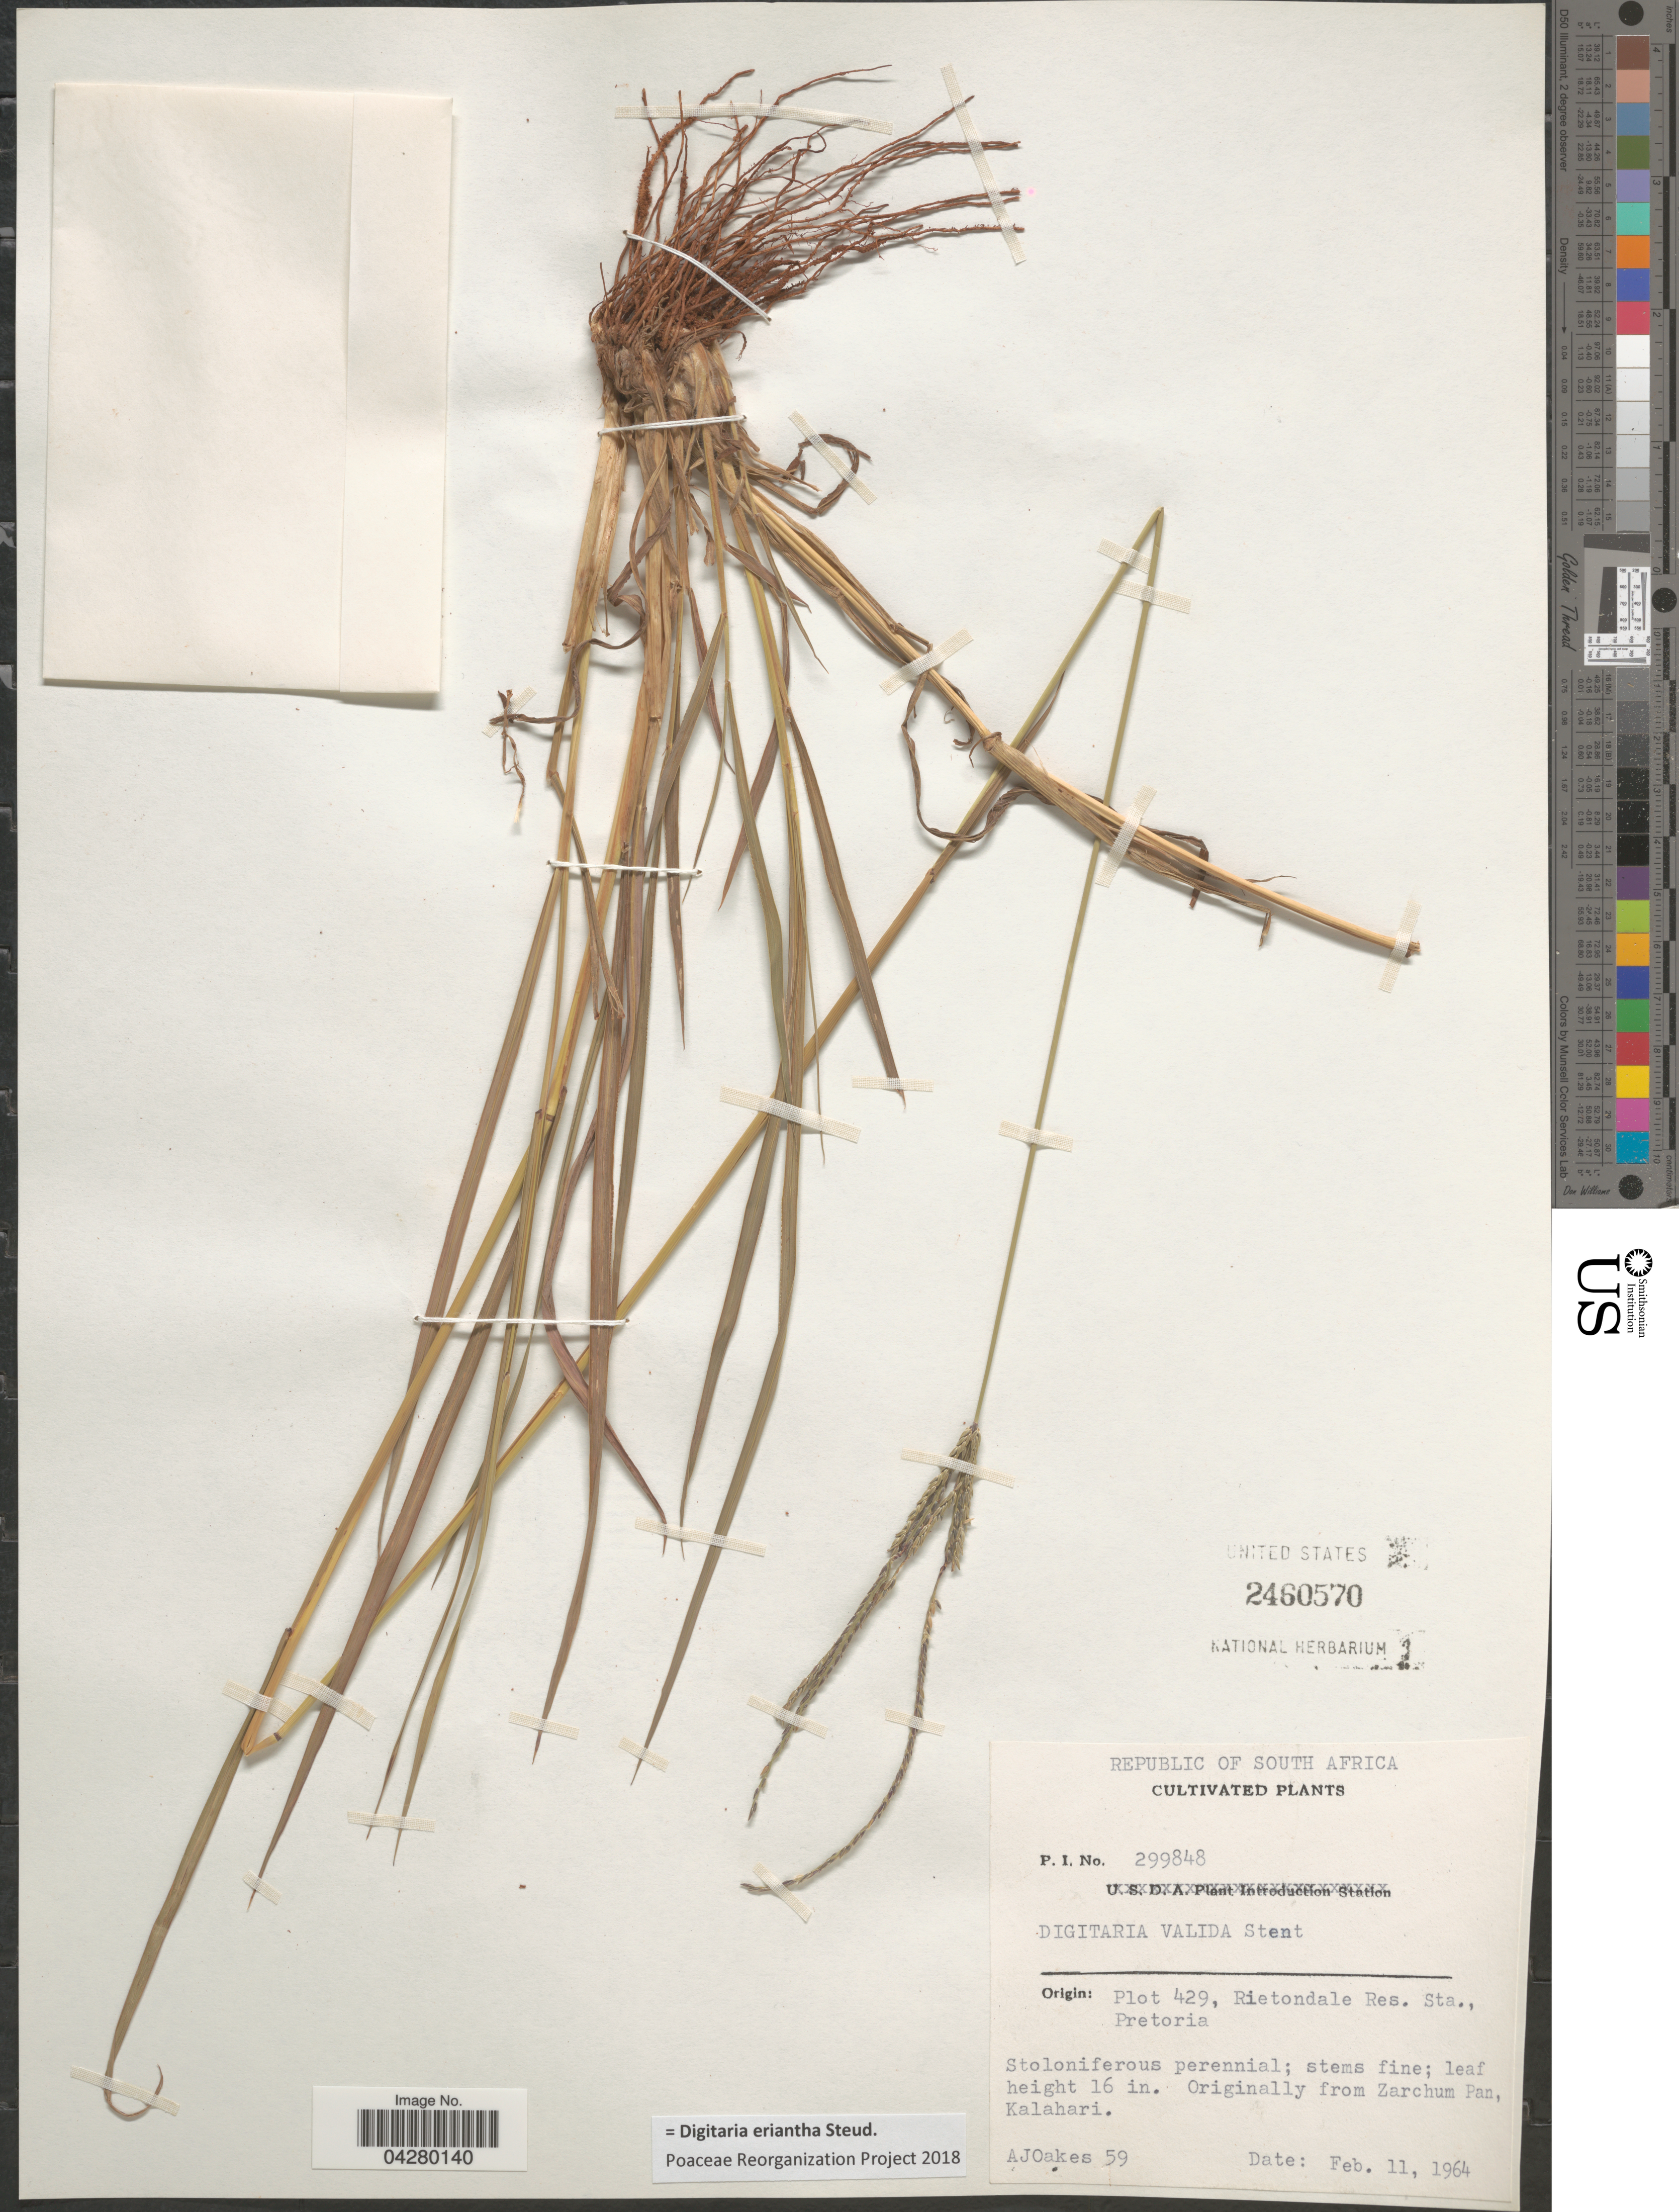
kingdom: Plantae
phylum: Tracheophyta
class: Liliopsida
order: Poales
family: Poaceae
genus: Digitaria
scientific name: Digitaria eriantha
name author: Steud.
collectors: A. Oakes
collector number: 59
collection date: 1964-02-11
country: South Africa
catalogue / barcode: US 2460570